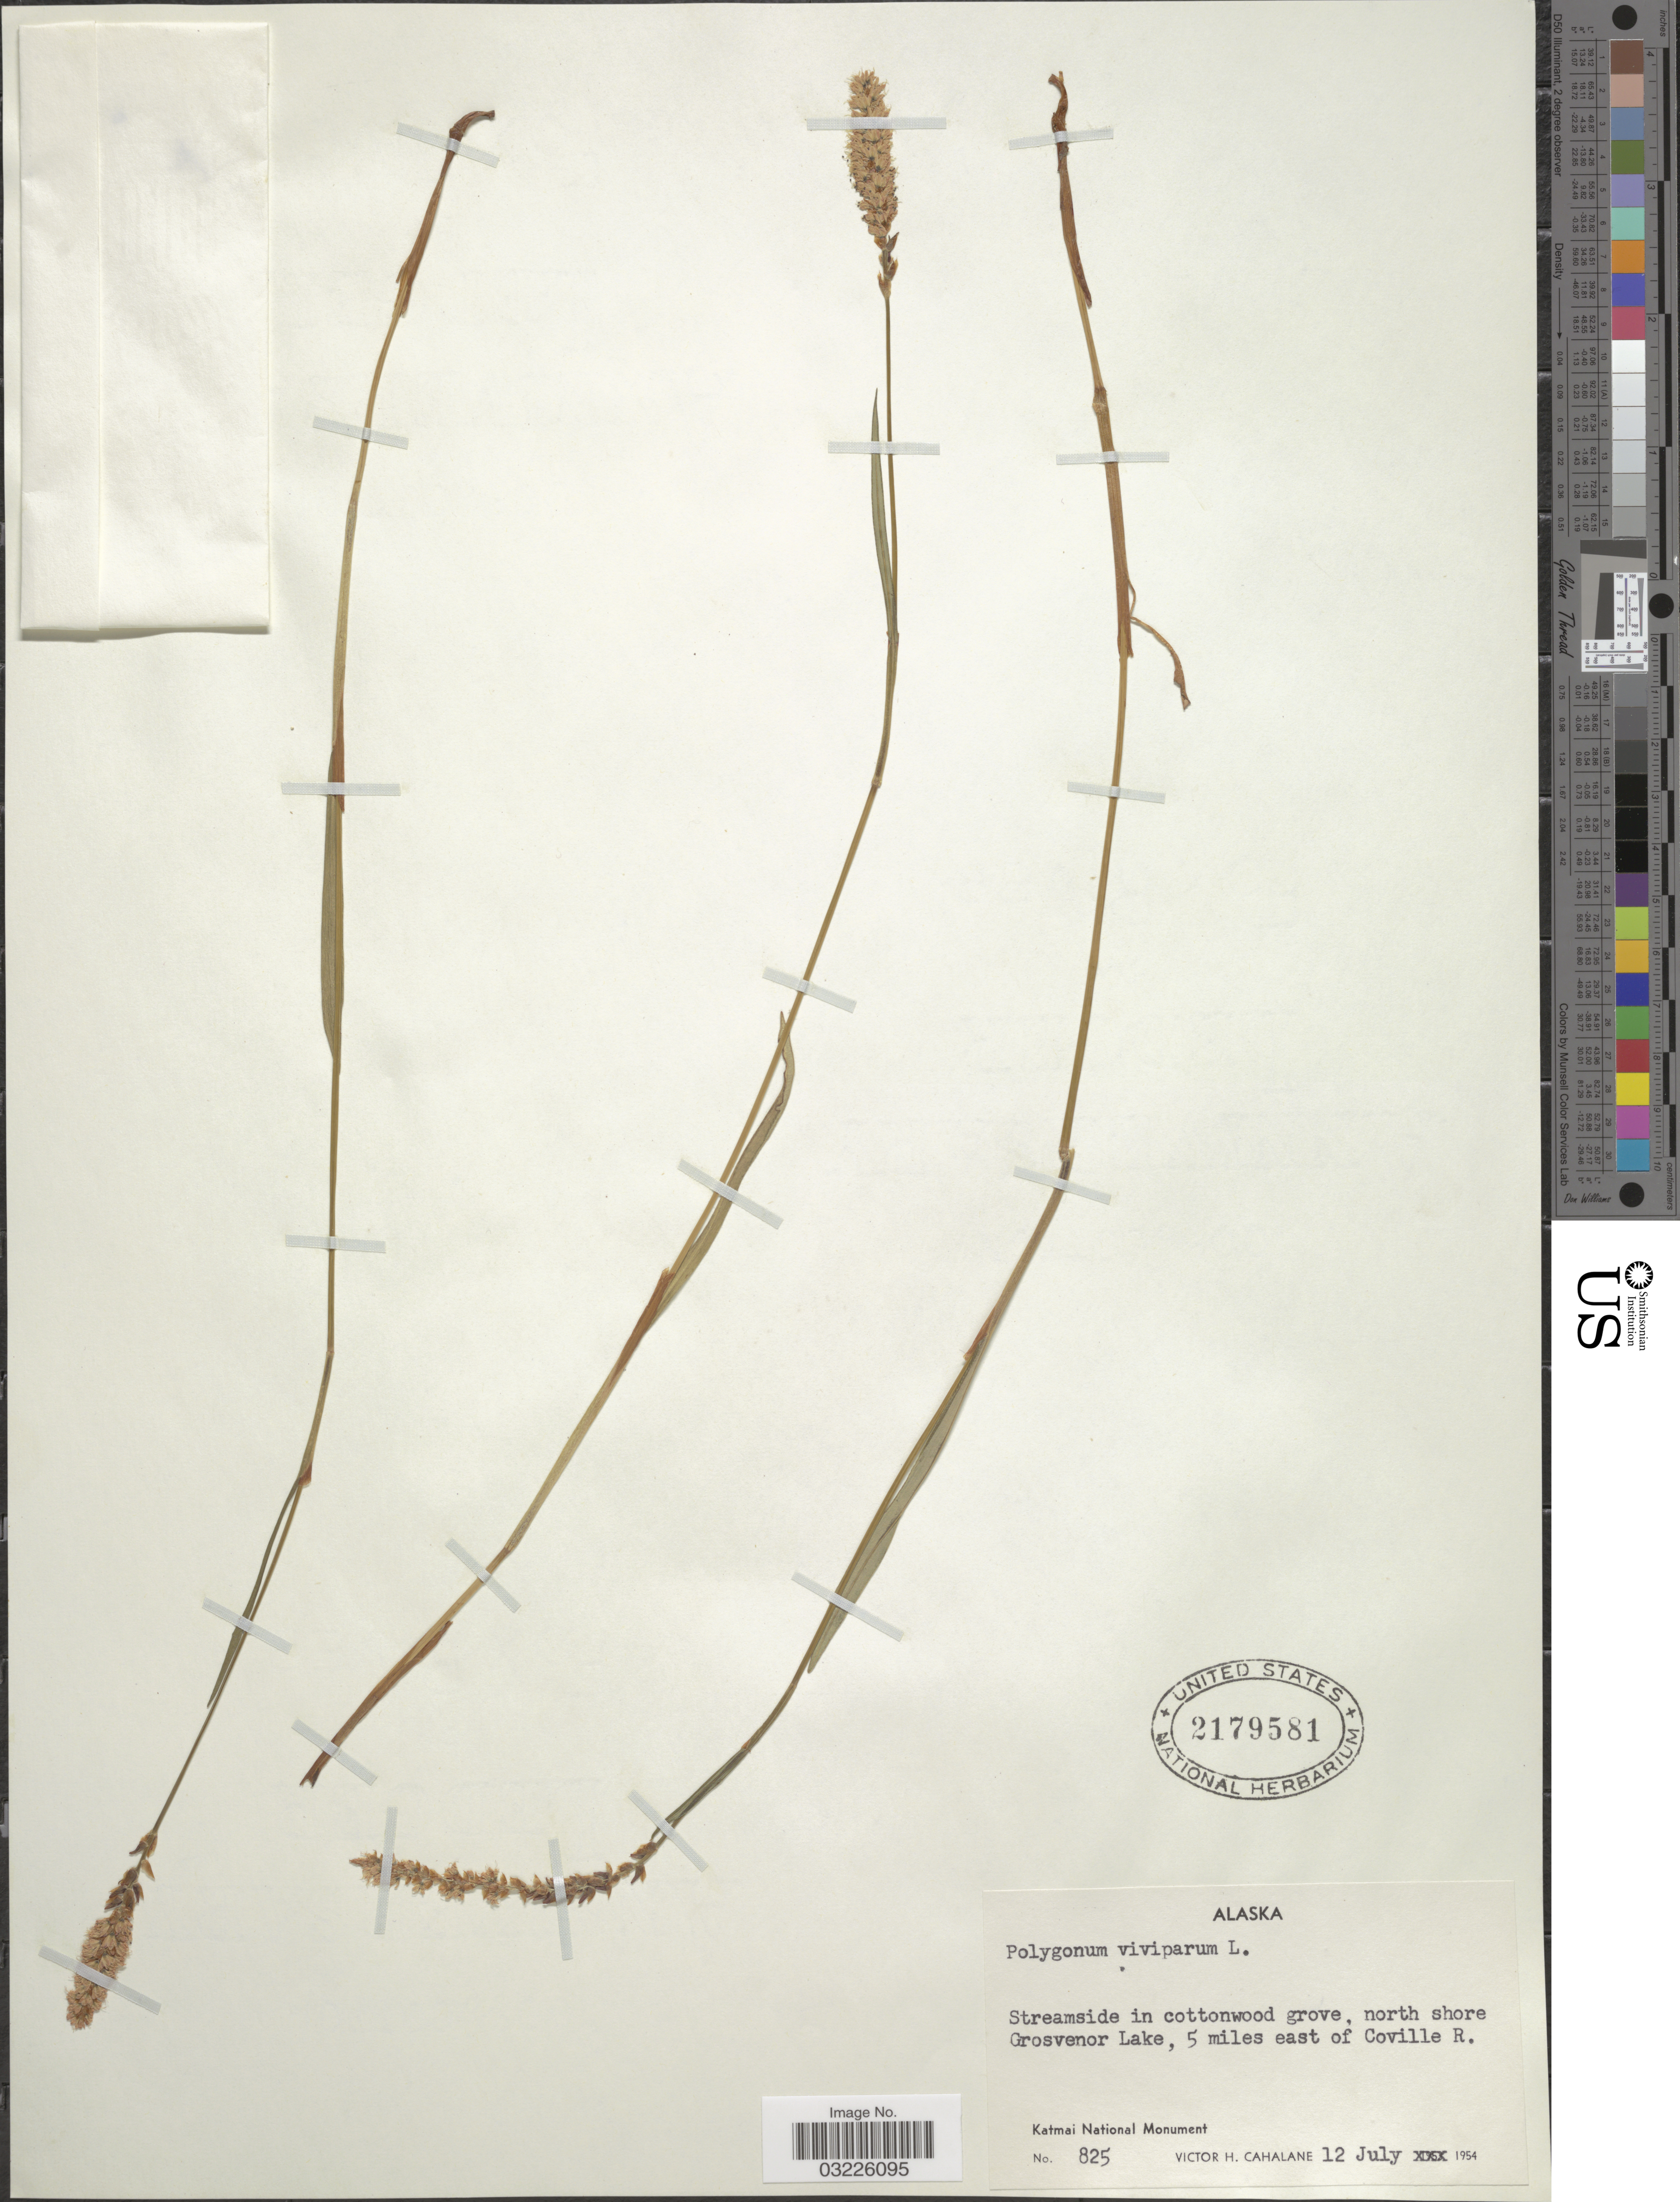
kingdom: Plantae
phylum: Tracheophyta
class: Magnoliopsida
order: Caryophyllales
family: Polygonaceae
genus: Bistorta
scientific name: Bistorta vivipara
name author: (L.) Delarbre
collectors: V. Cahalane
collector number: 825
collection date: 1954-07-12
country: United States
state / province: Alaska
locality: North shore Grosvenor Lake, 5 miles east of Coville R. Katmai National Monument.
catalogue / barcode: US 2179581